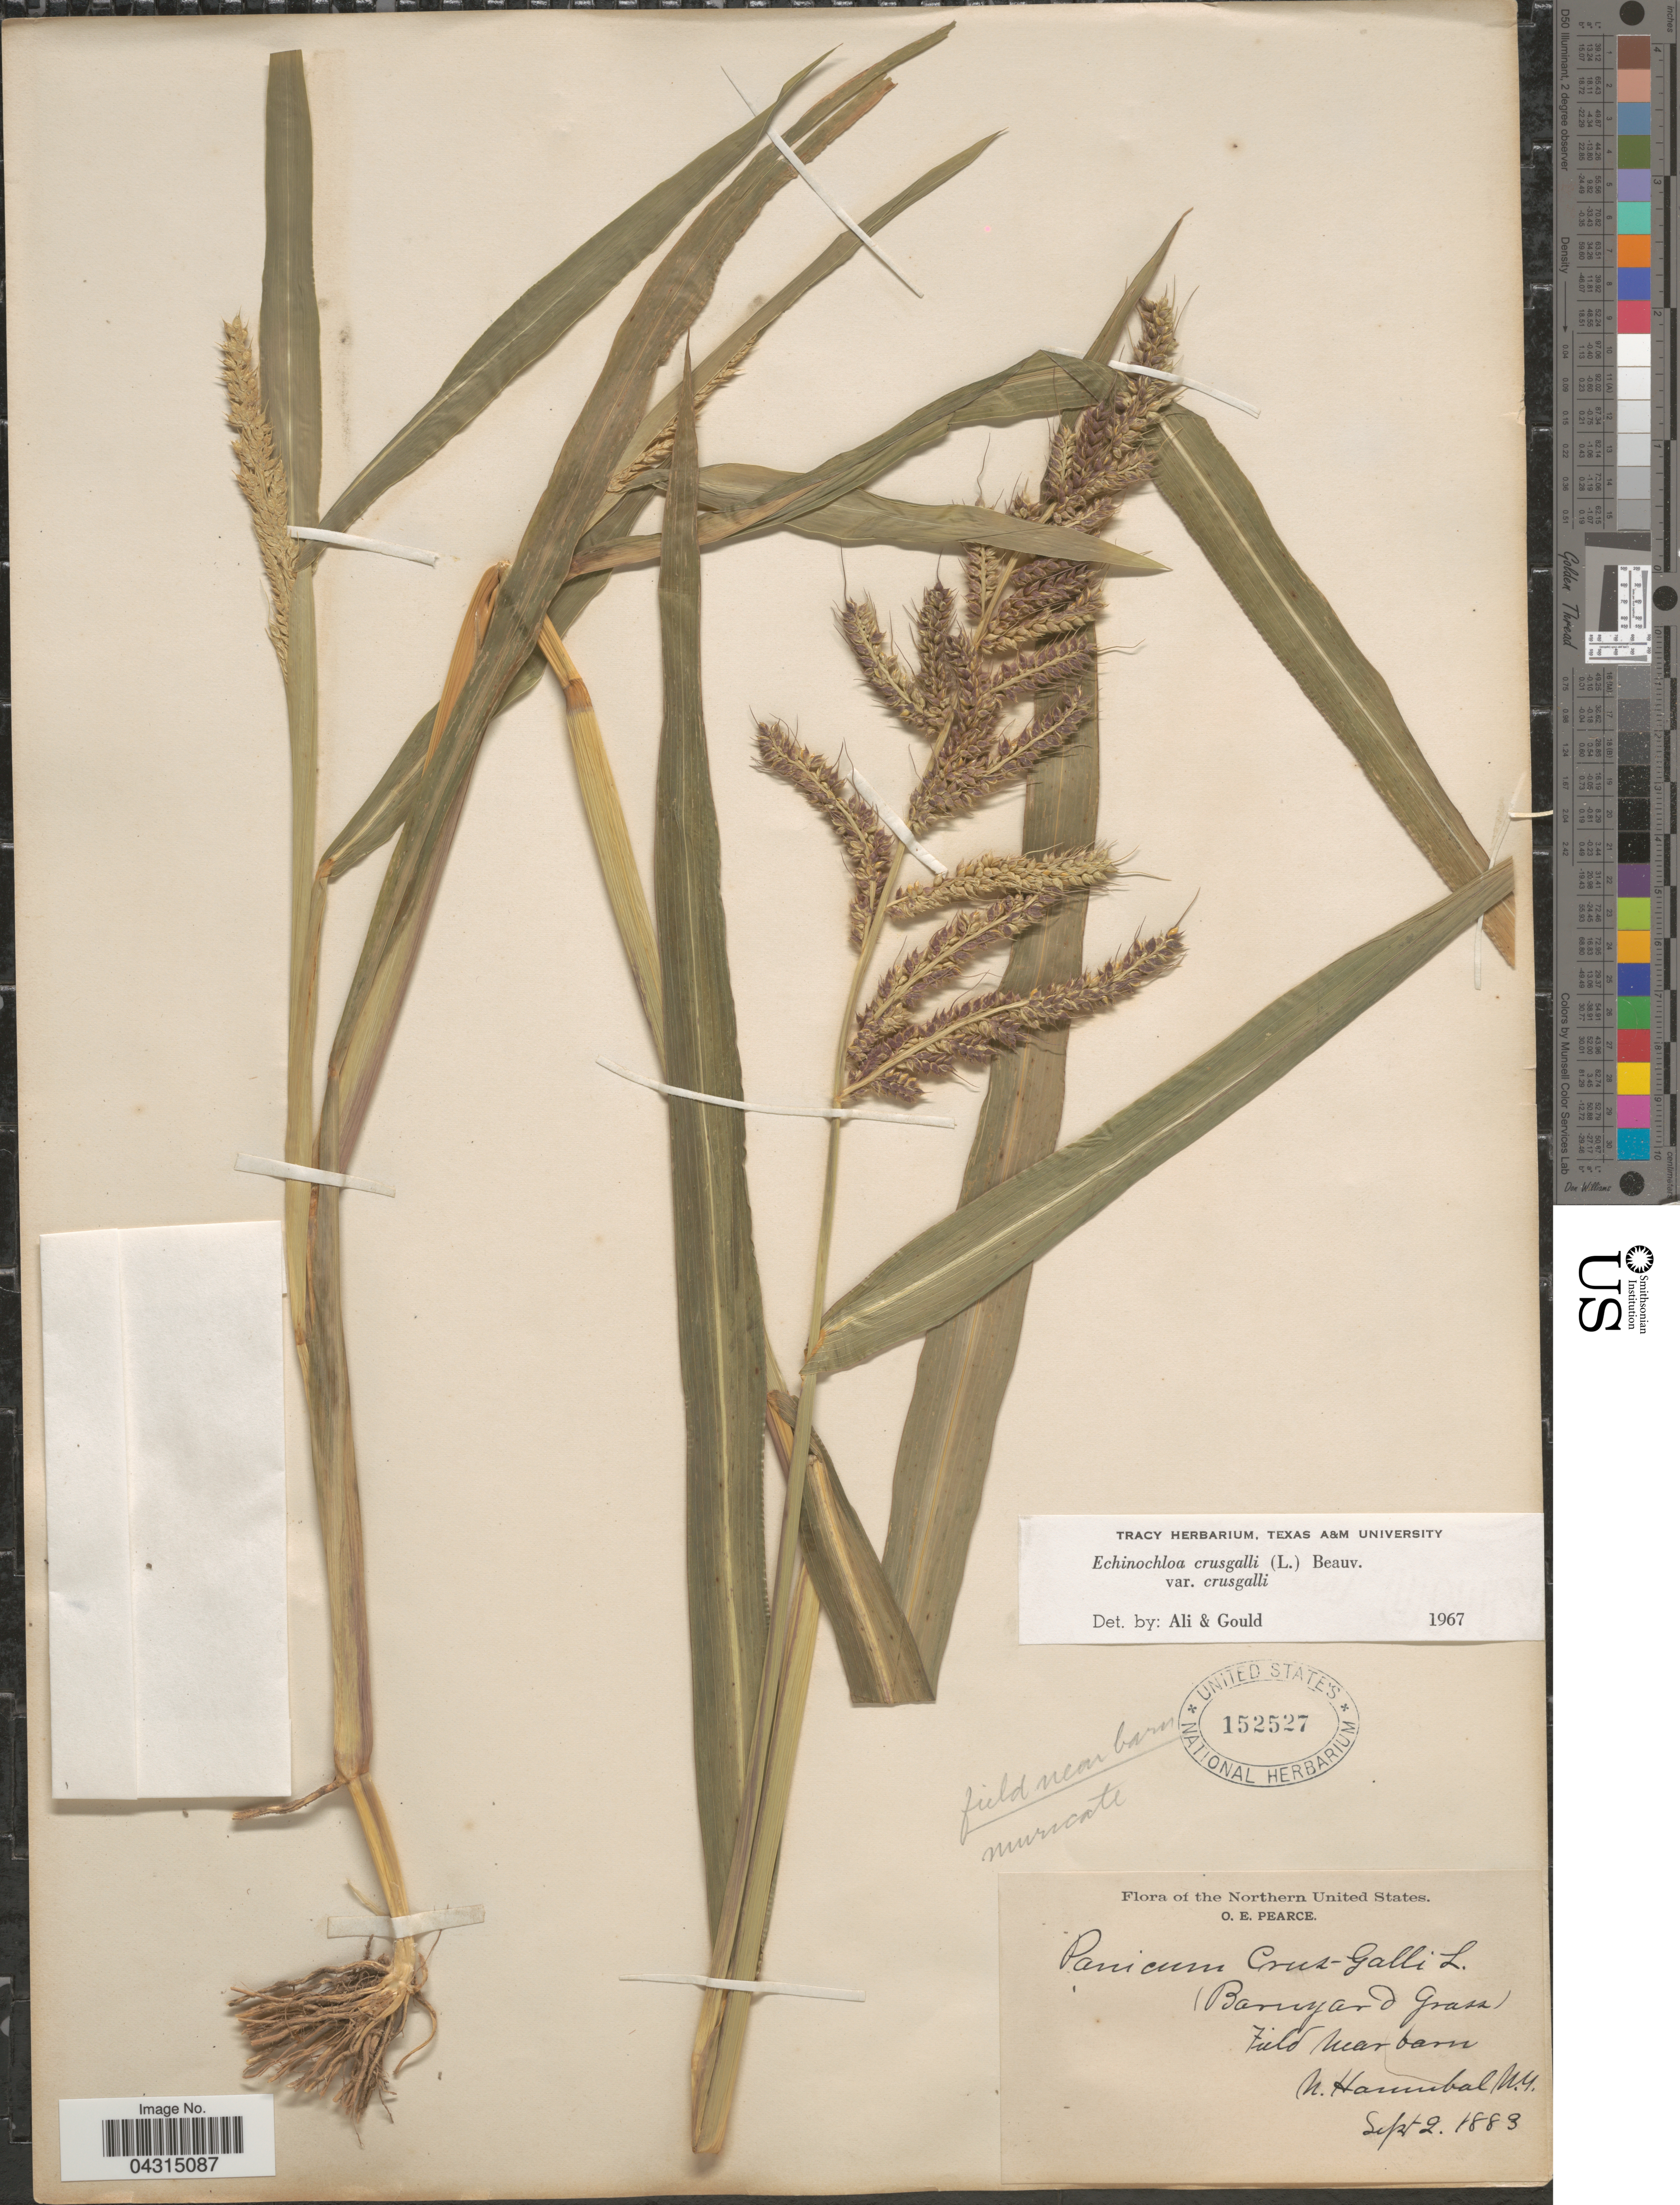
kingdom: Plantae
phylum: Tracheophyta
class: Liliopsida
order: Poales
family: Poaceae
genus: Echinochloa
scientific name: Echinochloa colona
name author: (L.) Link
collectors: O. E. Pearce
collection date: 1883-09-02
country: United States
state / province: New York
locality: The Northern United States. Field near barn. N. Hannibal.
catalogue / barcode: US 152527